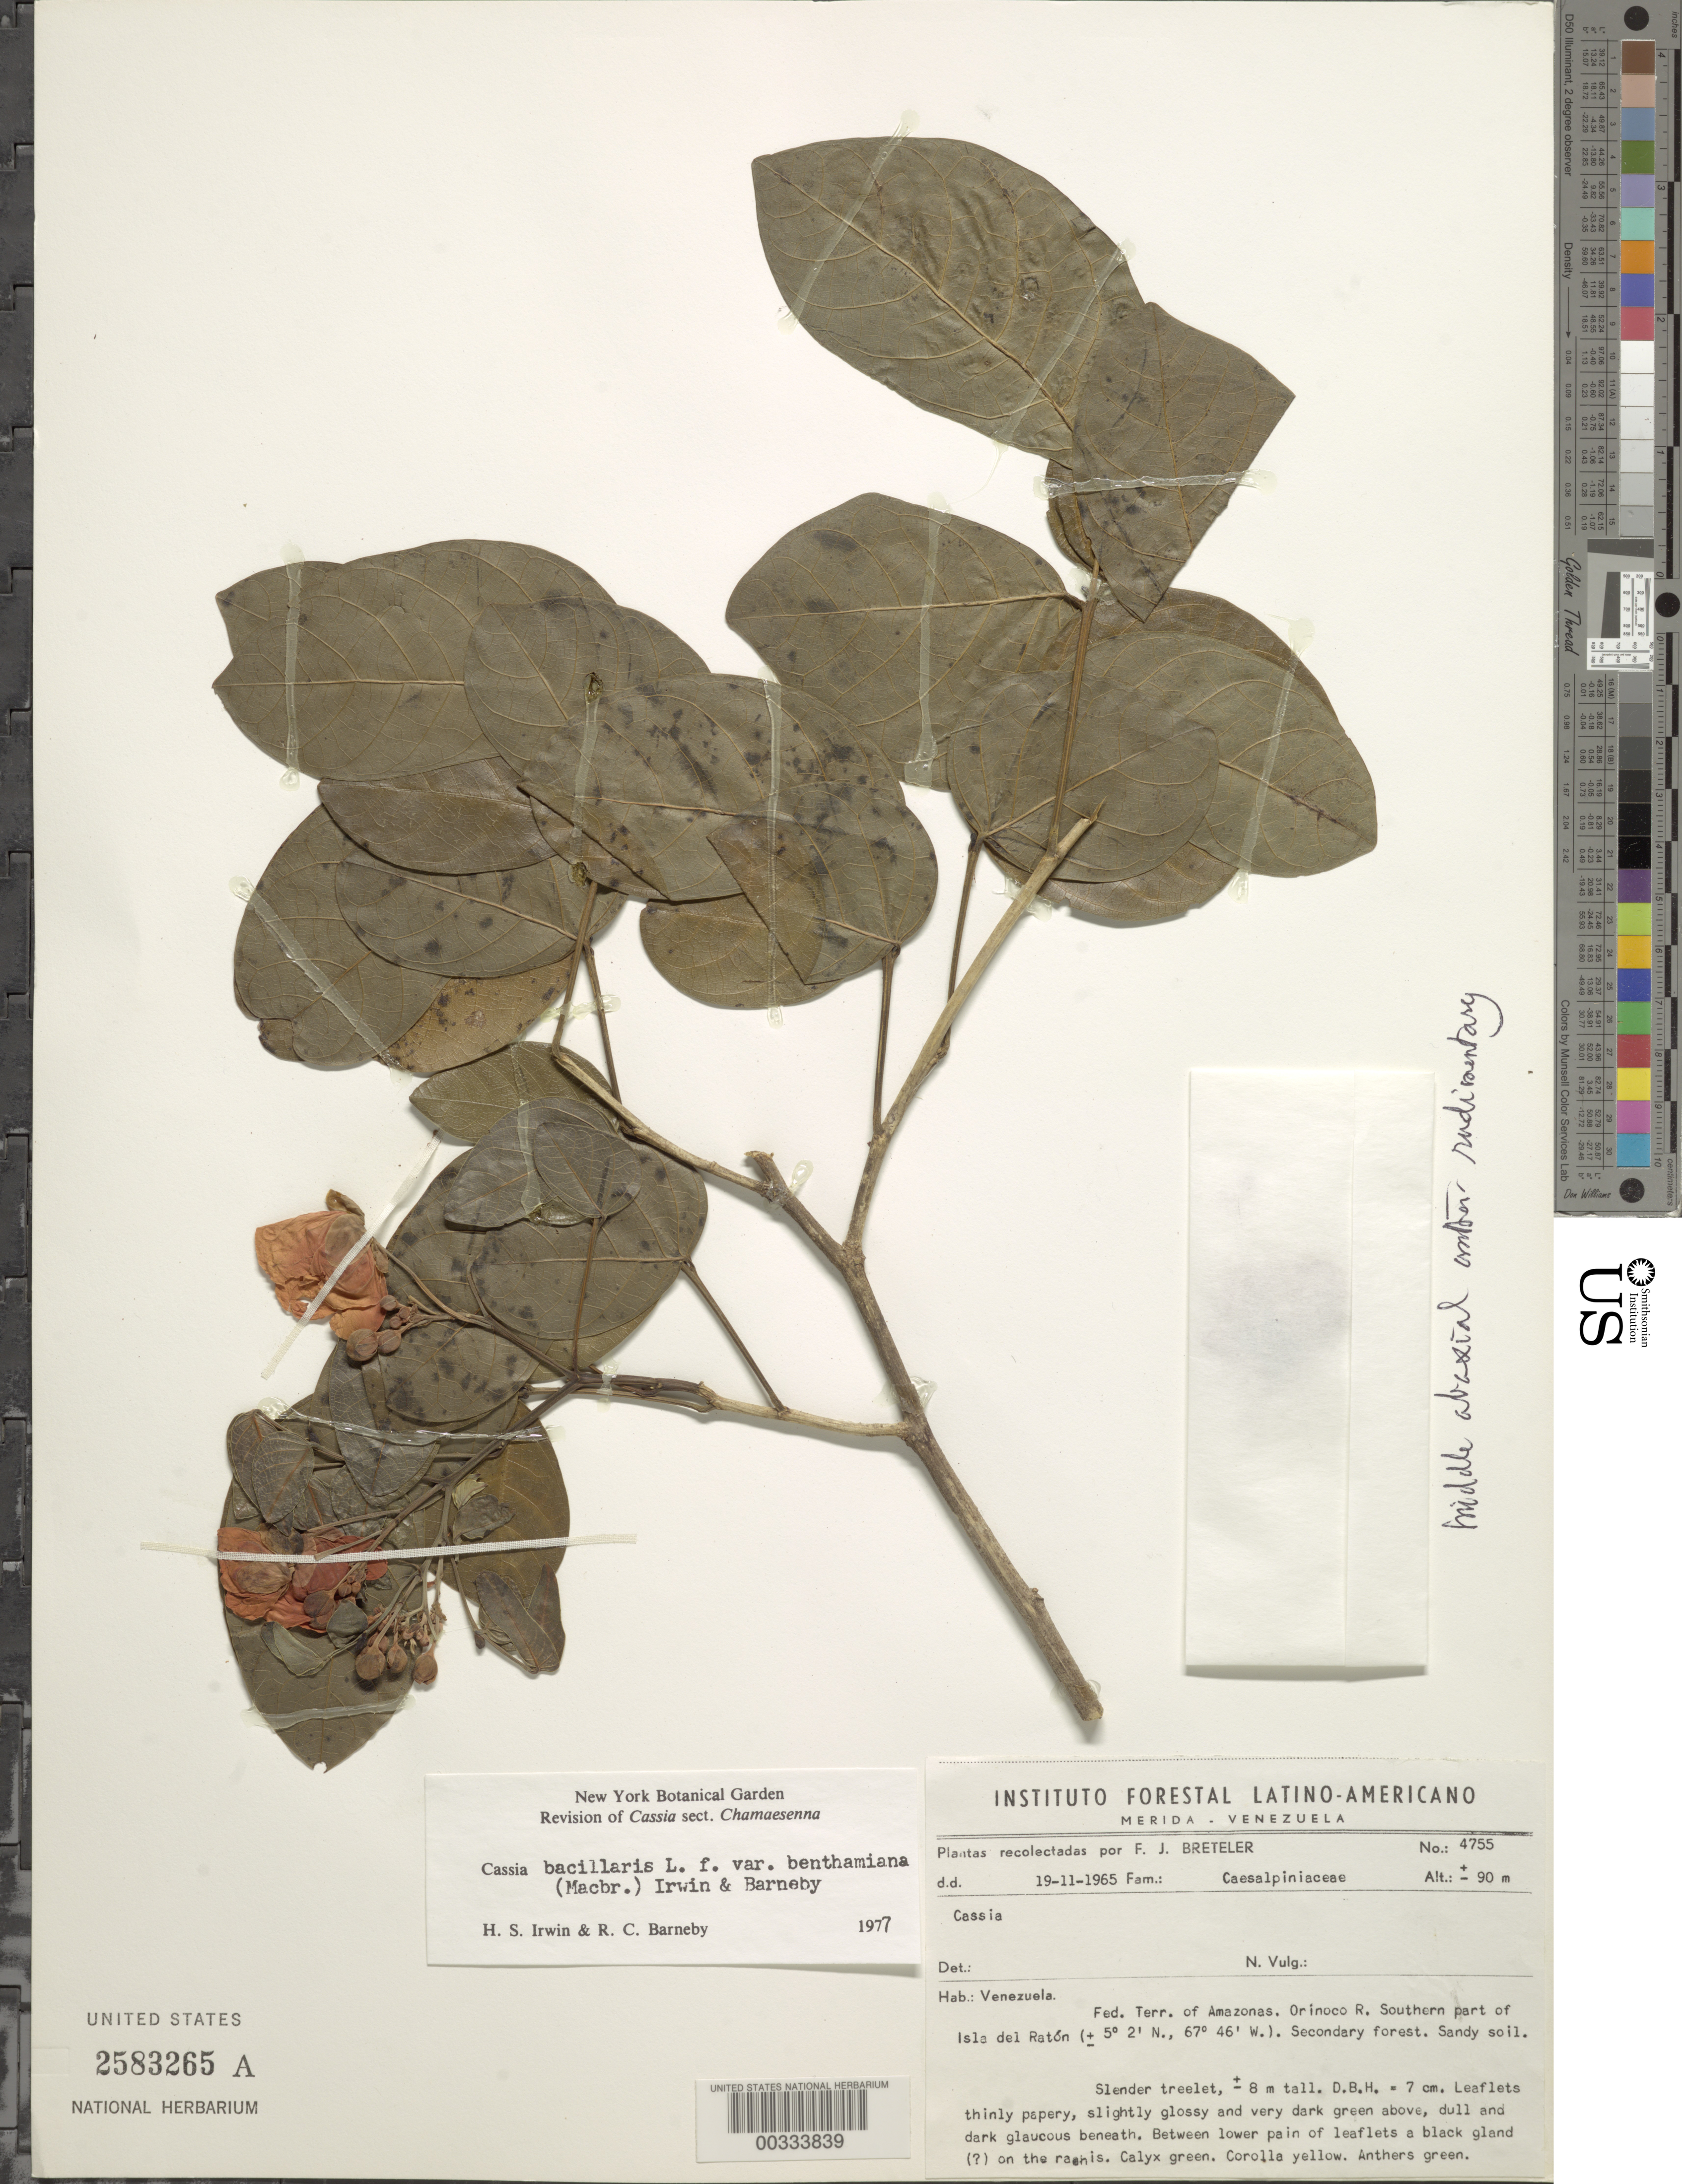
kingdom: Plantae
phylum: Tracheophyta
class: Magnoliopsida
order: Fabales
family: Fabaceae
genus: Senna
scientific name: Senna bacillaris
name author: (L. f.) H.S. Irwin & Barneby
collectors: F. J. Breteler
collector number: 4755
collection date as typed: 19 Nov 1965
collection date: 1965-11-19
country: Venezuela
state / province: Amazonas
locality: Orinoco river; southern part of isla del raton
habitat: Secondary forest; sandy soil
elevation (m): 90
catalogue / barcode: US 2583265A